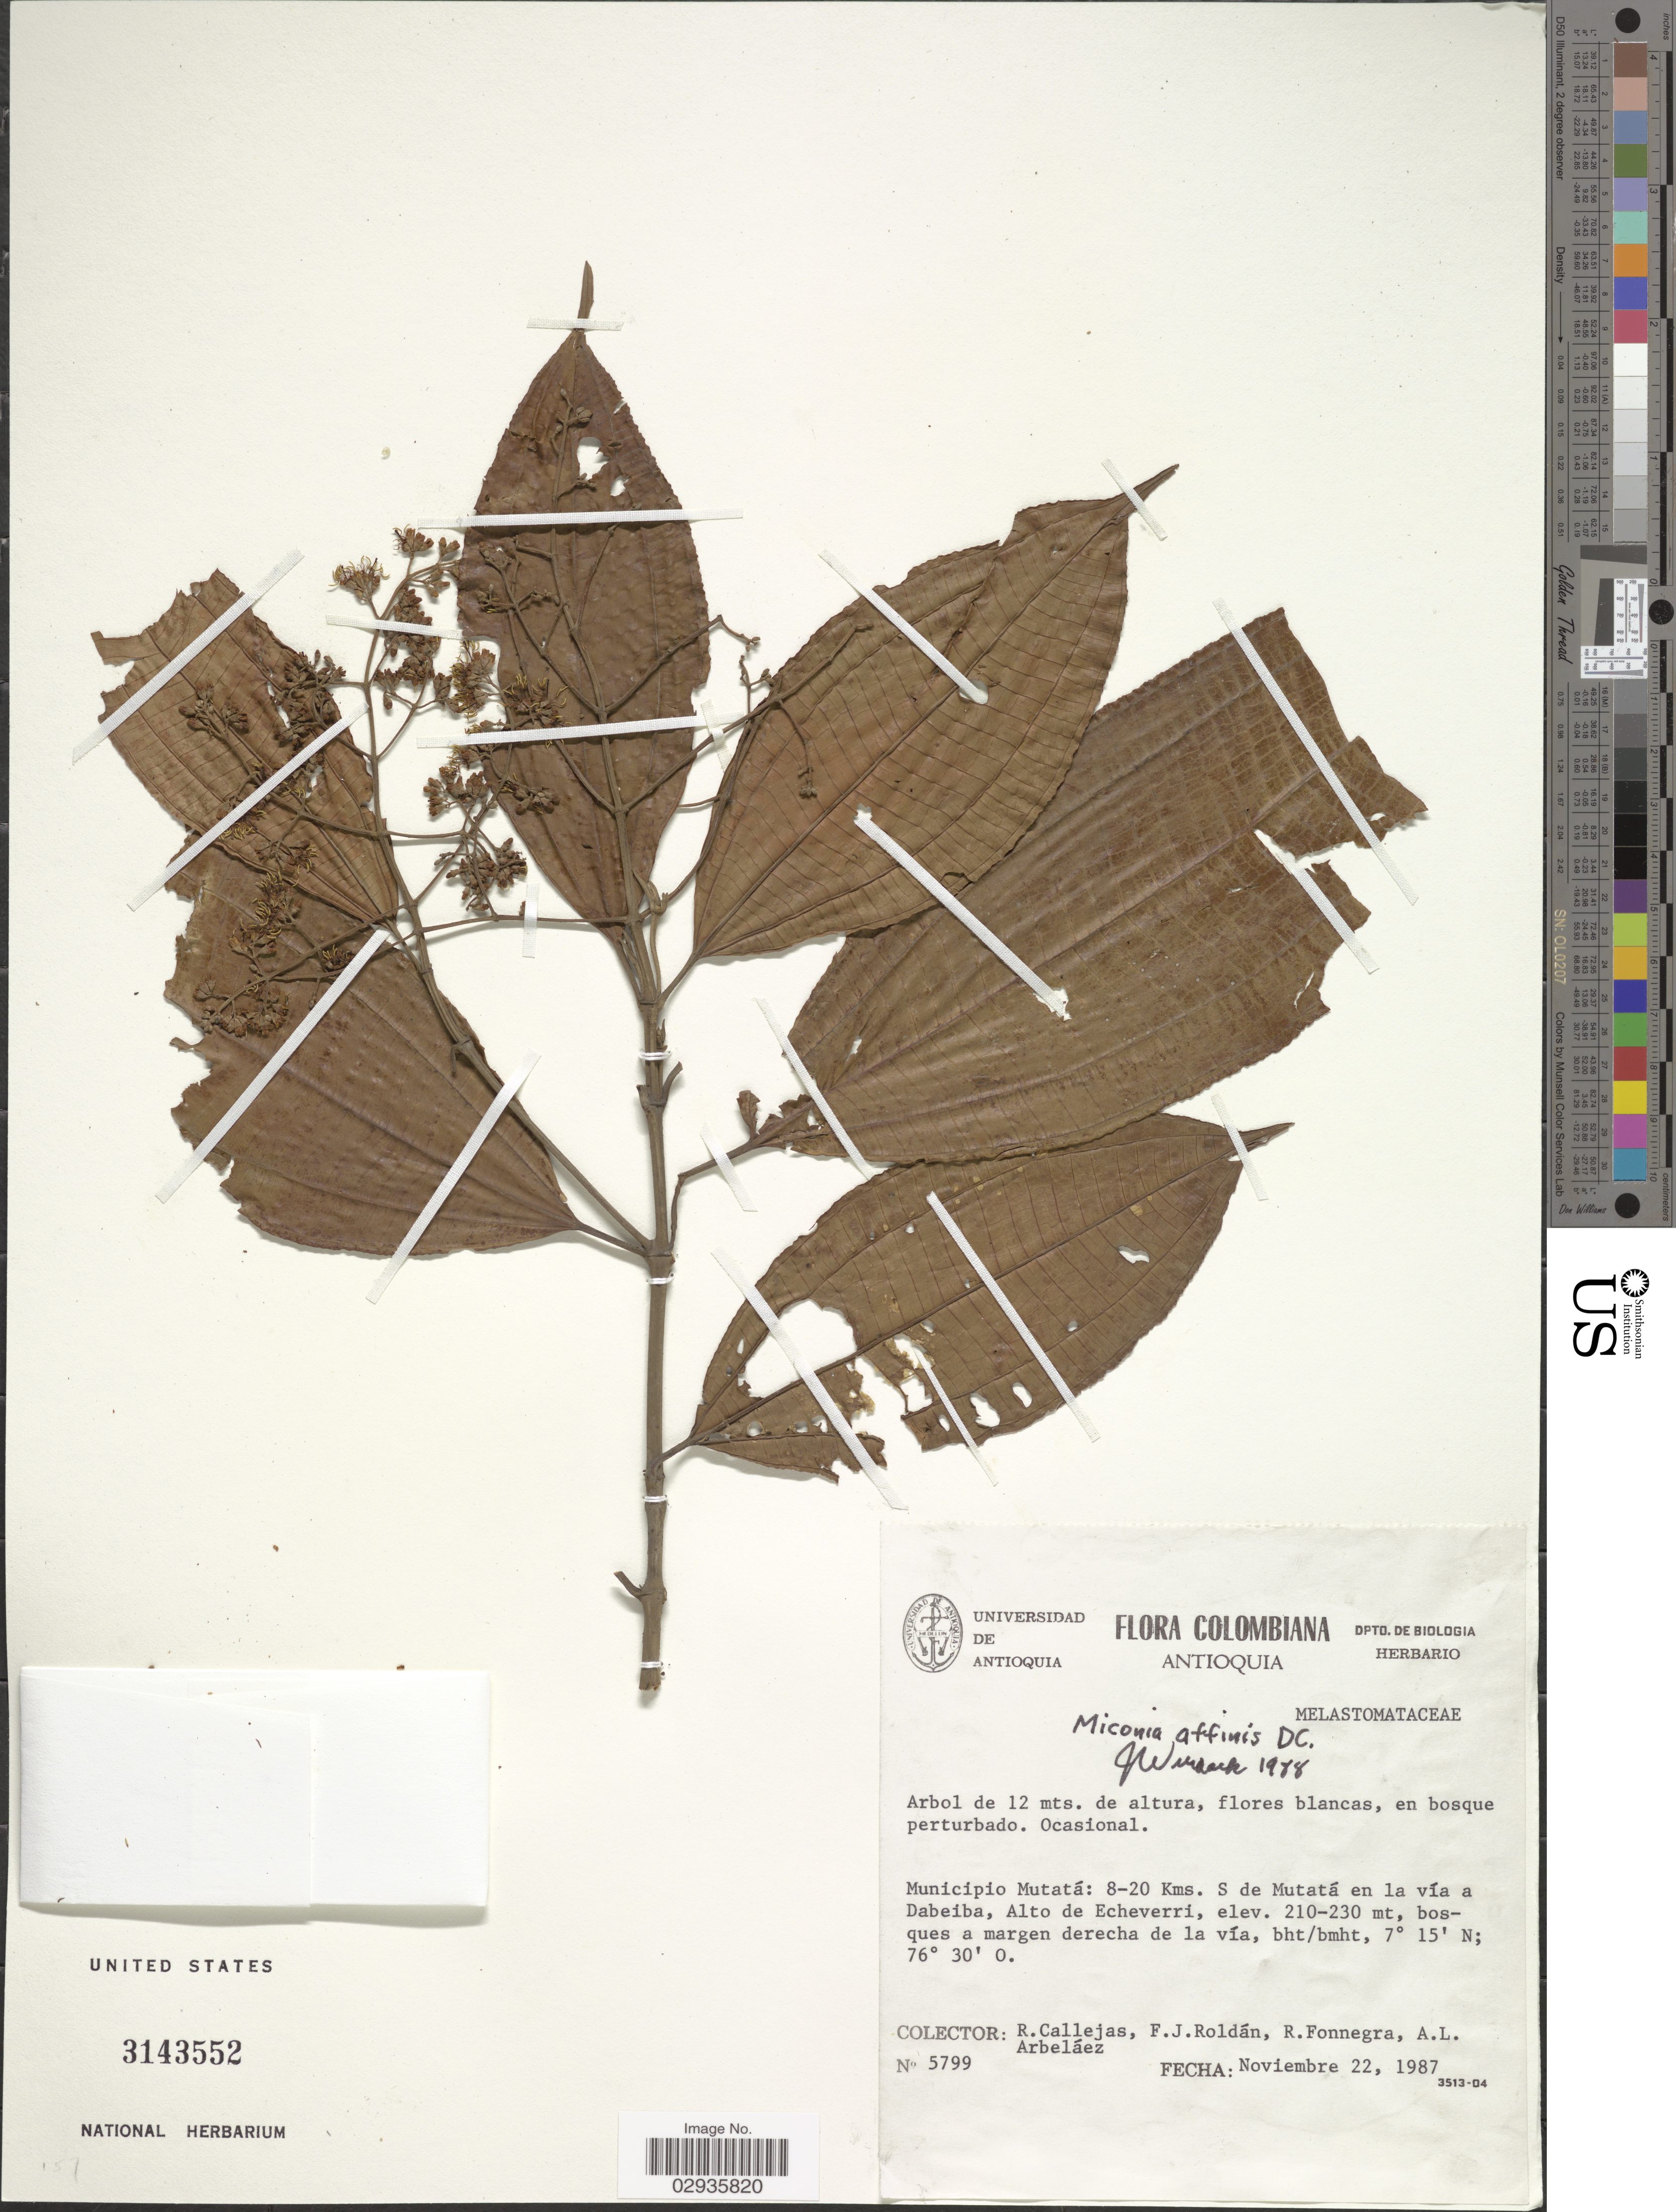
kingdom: Plantae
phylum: Tracheophyta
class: Magnoliopsida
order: Myrtales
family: Melastomataceae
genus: Miconia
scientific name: Miconia affinis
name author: DC.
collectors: R. Callejas, F. J. Roldán, R. Fonnegra & A. Arbeláez Alvarez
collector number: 5799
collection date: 1987-11-22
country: Colombia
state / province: Antioquia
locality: Municipio Mutatá: 8-20 Kms. S de Mutatá en la vía a Dabeiba, Alto de Echeverri.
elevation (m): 210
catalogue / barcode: US 3143552